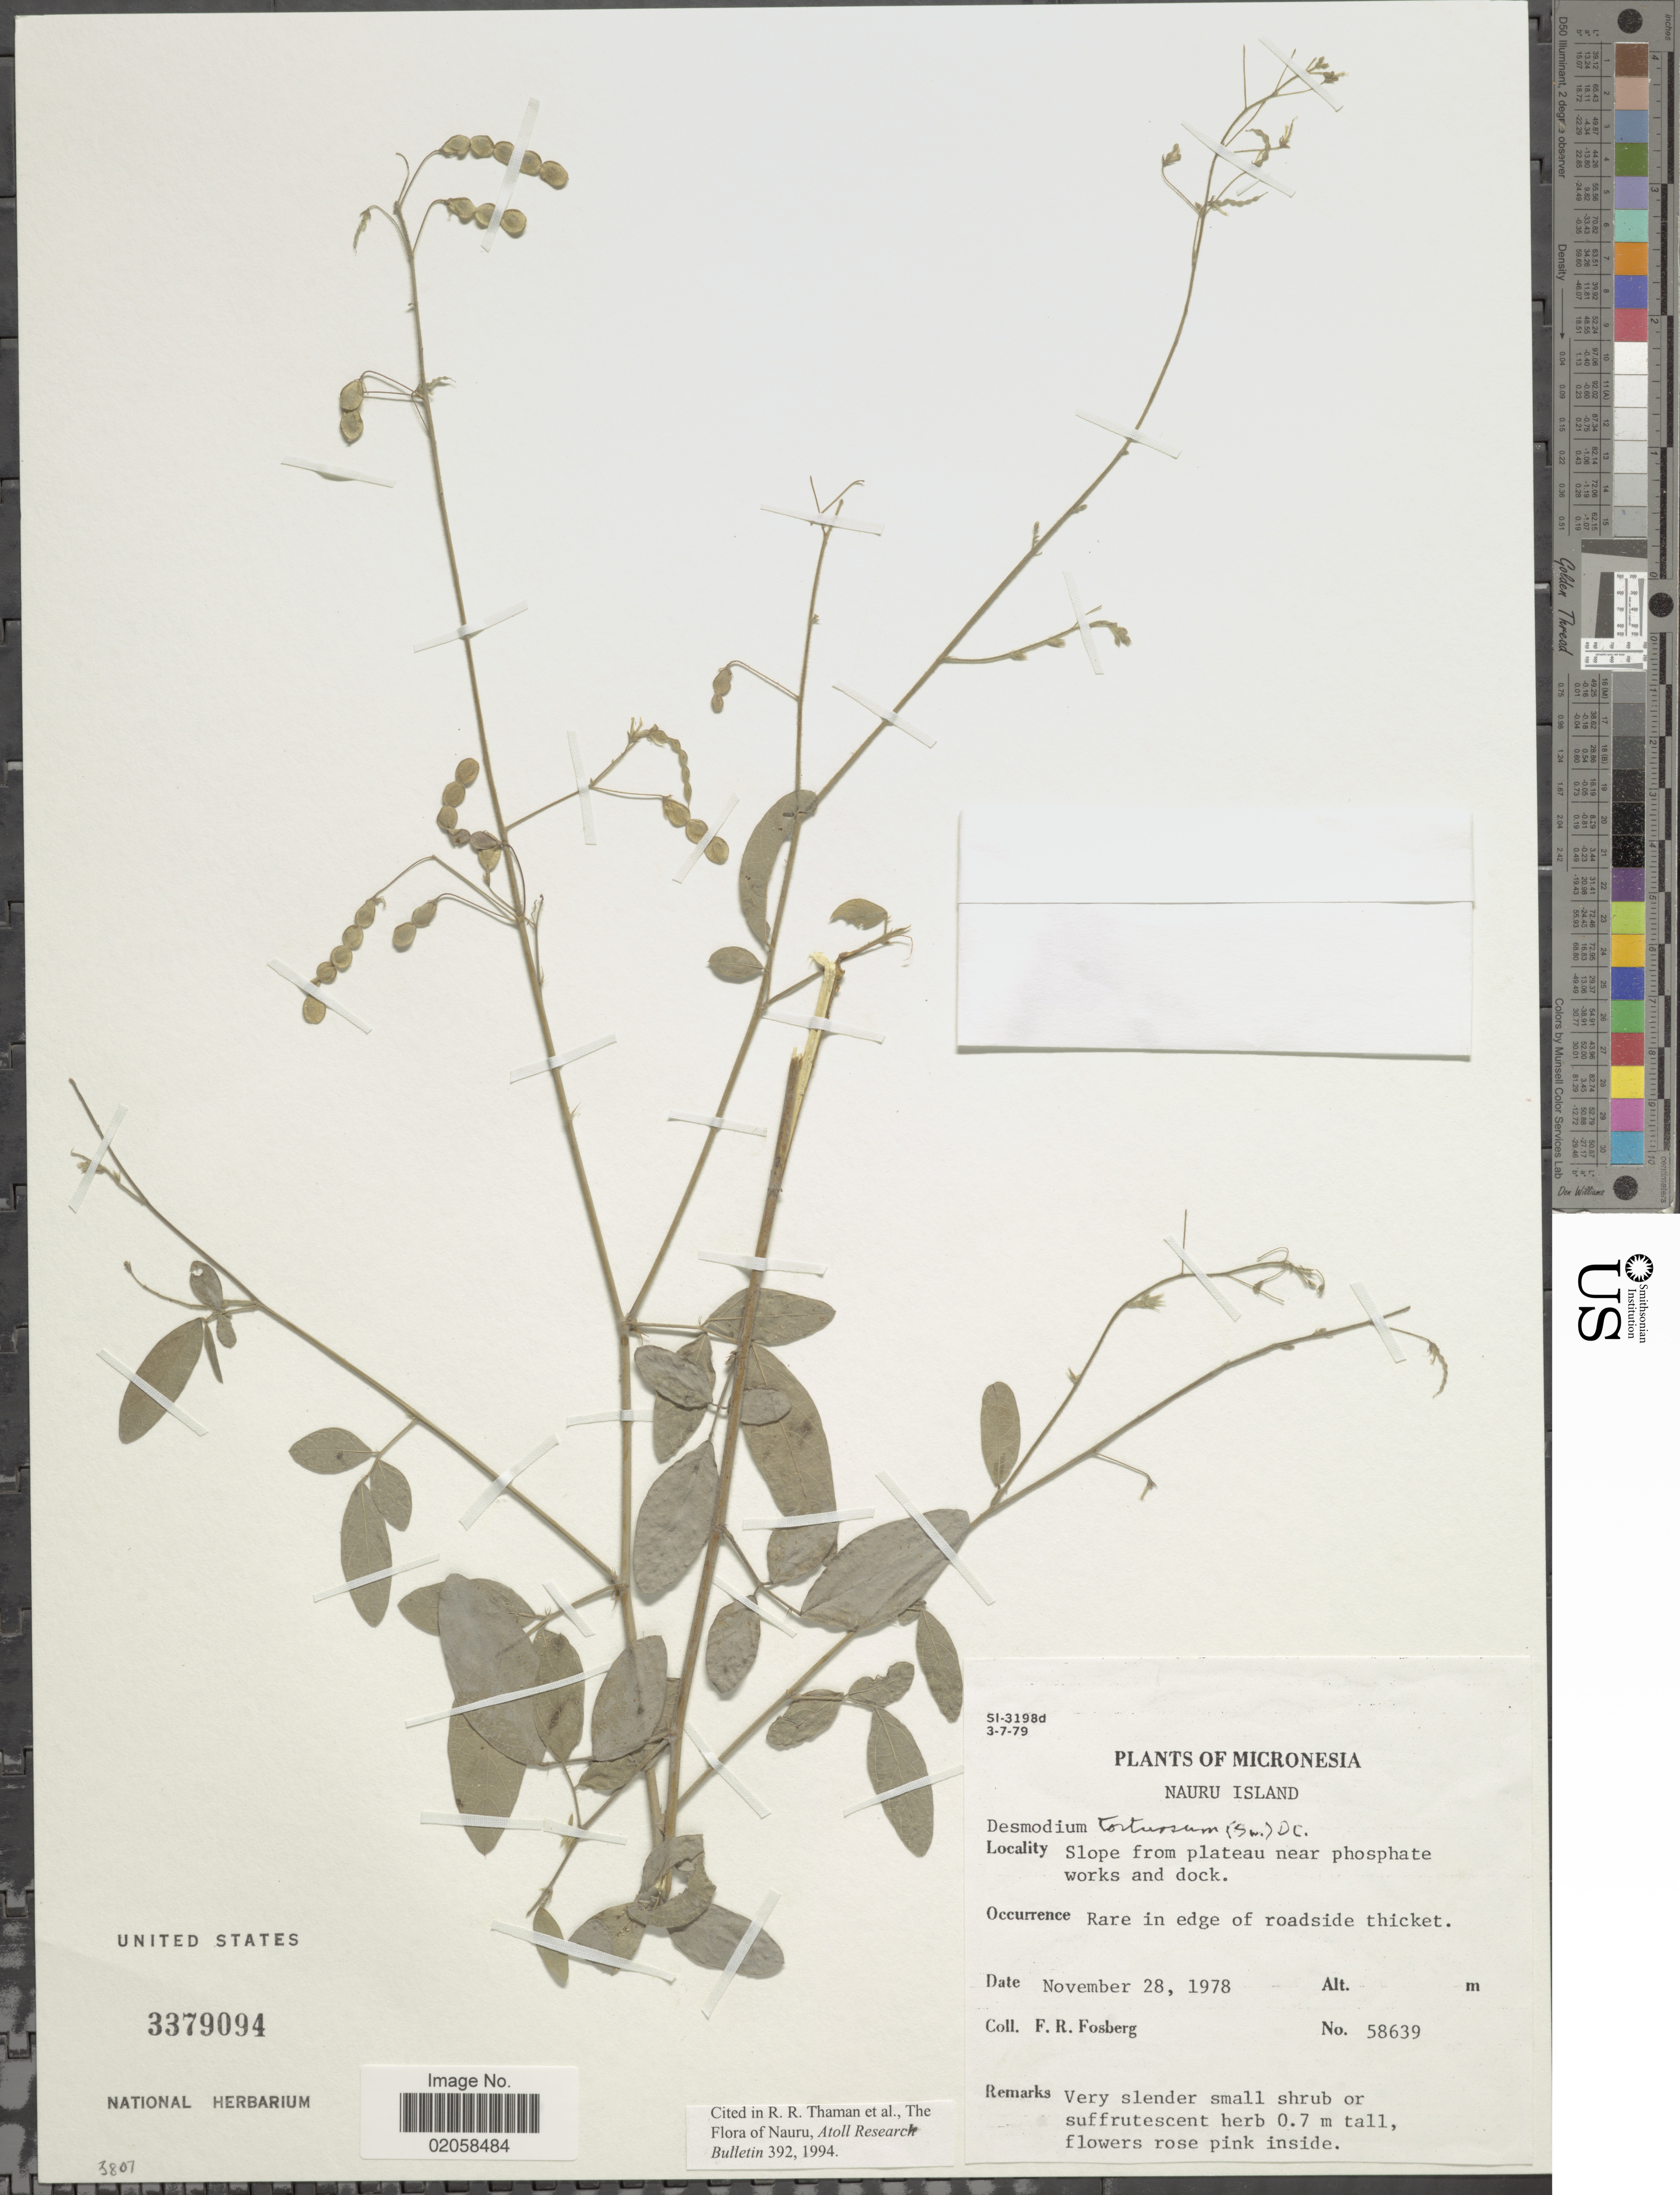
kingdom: Plantae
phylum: Tracheophyta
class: Magnoliopsida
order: Fabales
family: Fabaceae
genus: Desmodium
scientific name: Desmodium tortuosum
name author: (Sw.) DC.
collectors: F. R. Fosberg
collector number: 58639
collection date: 1978-11-28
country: Nauru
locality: Micronesia, slope from plateau near phosphate works and dock, rare in edge of roadside thicket.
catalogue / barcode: US 3379094